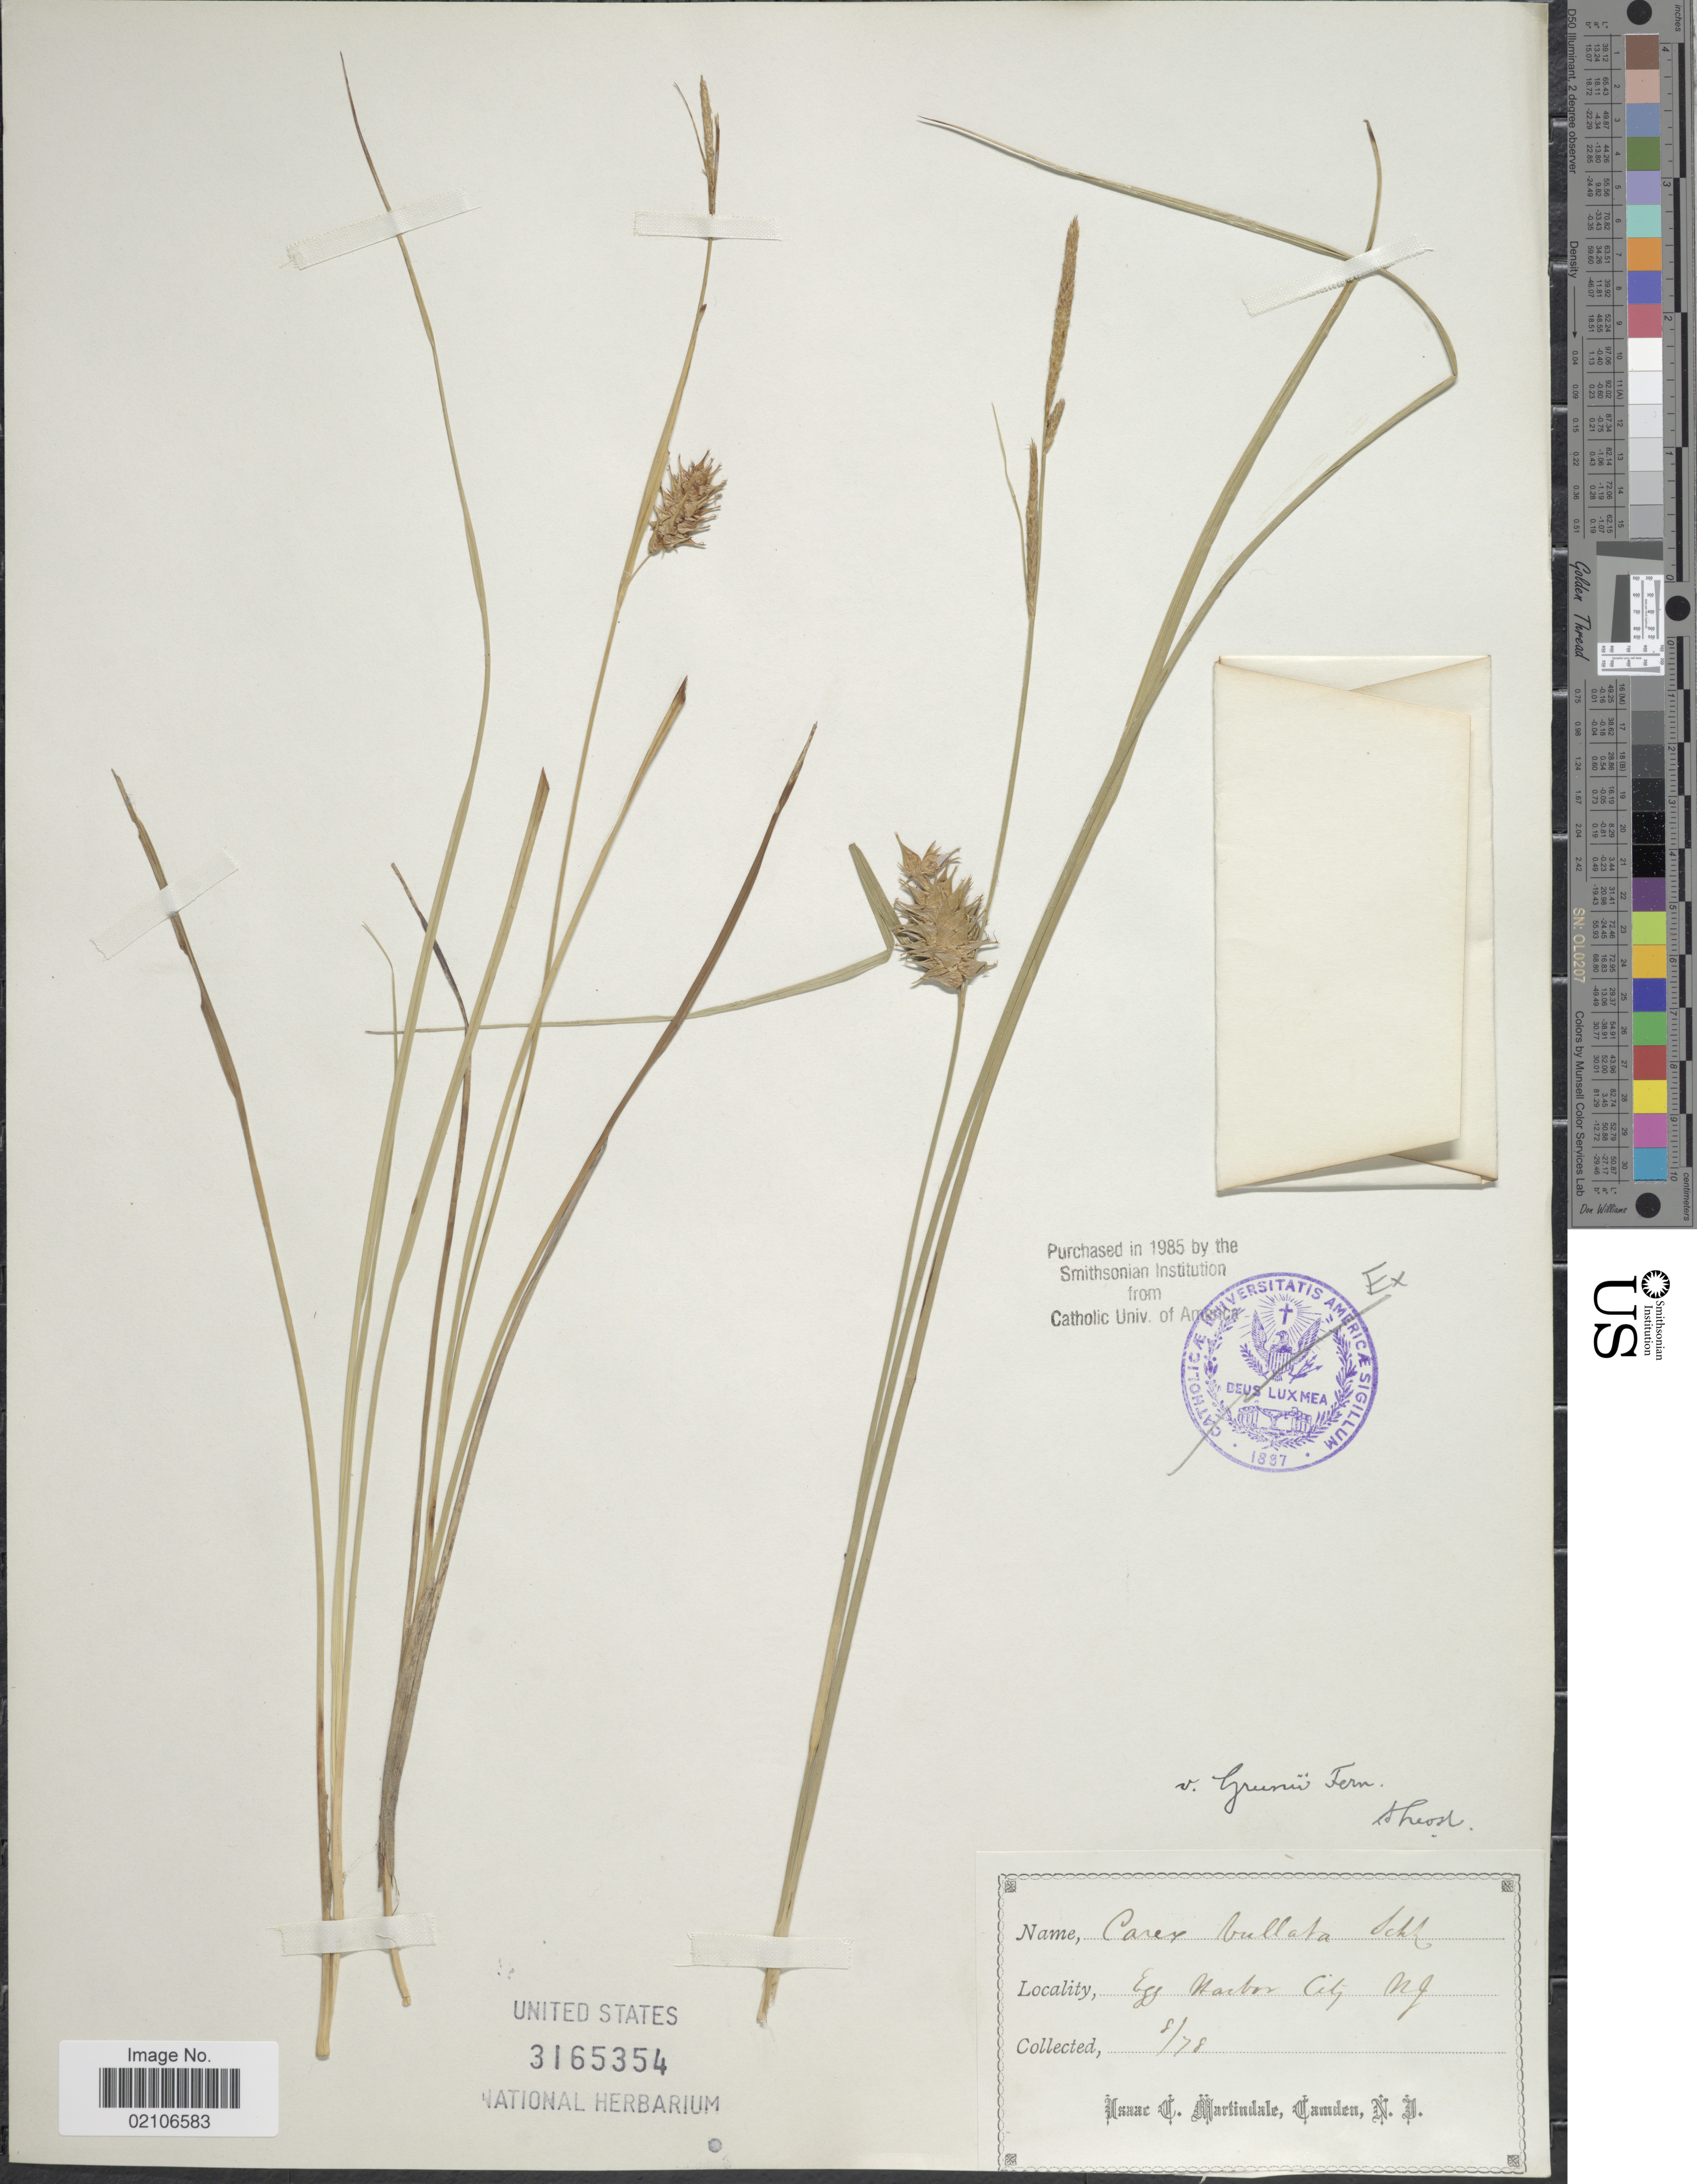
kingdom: Plantae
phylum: Tracheophyta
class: Liliopsida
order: Poales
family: Cyperaceae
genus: Carex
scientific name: Carex bullata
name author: Schkuhr ex Willd.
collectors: I. C. Martindale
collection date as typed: Transcribed d/m/y: /8/78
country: United States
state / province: New Jersey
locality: Egg Harbor City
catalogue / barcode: US 3165354